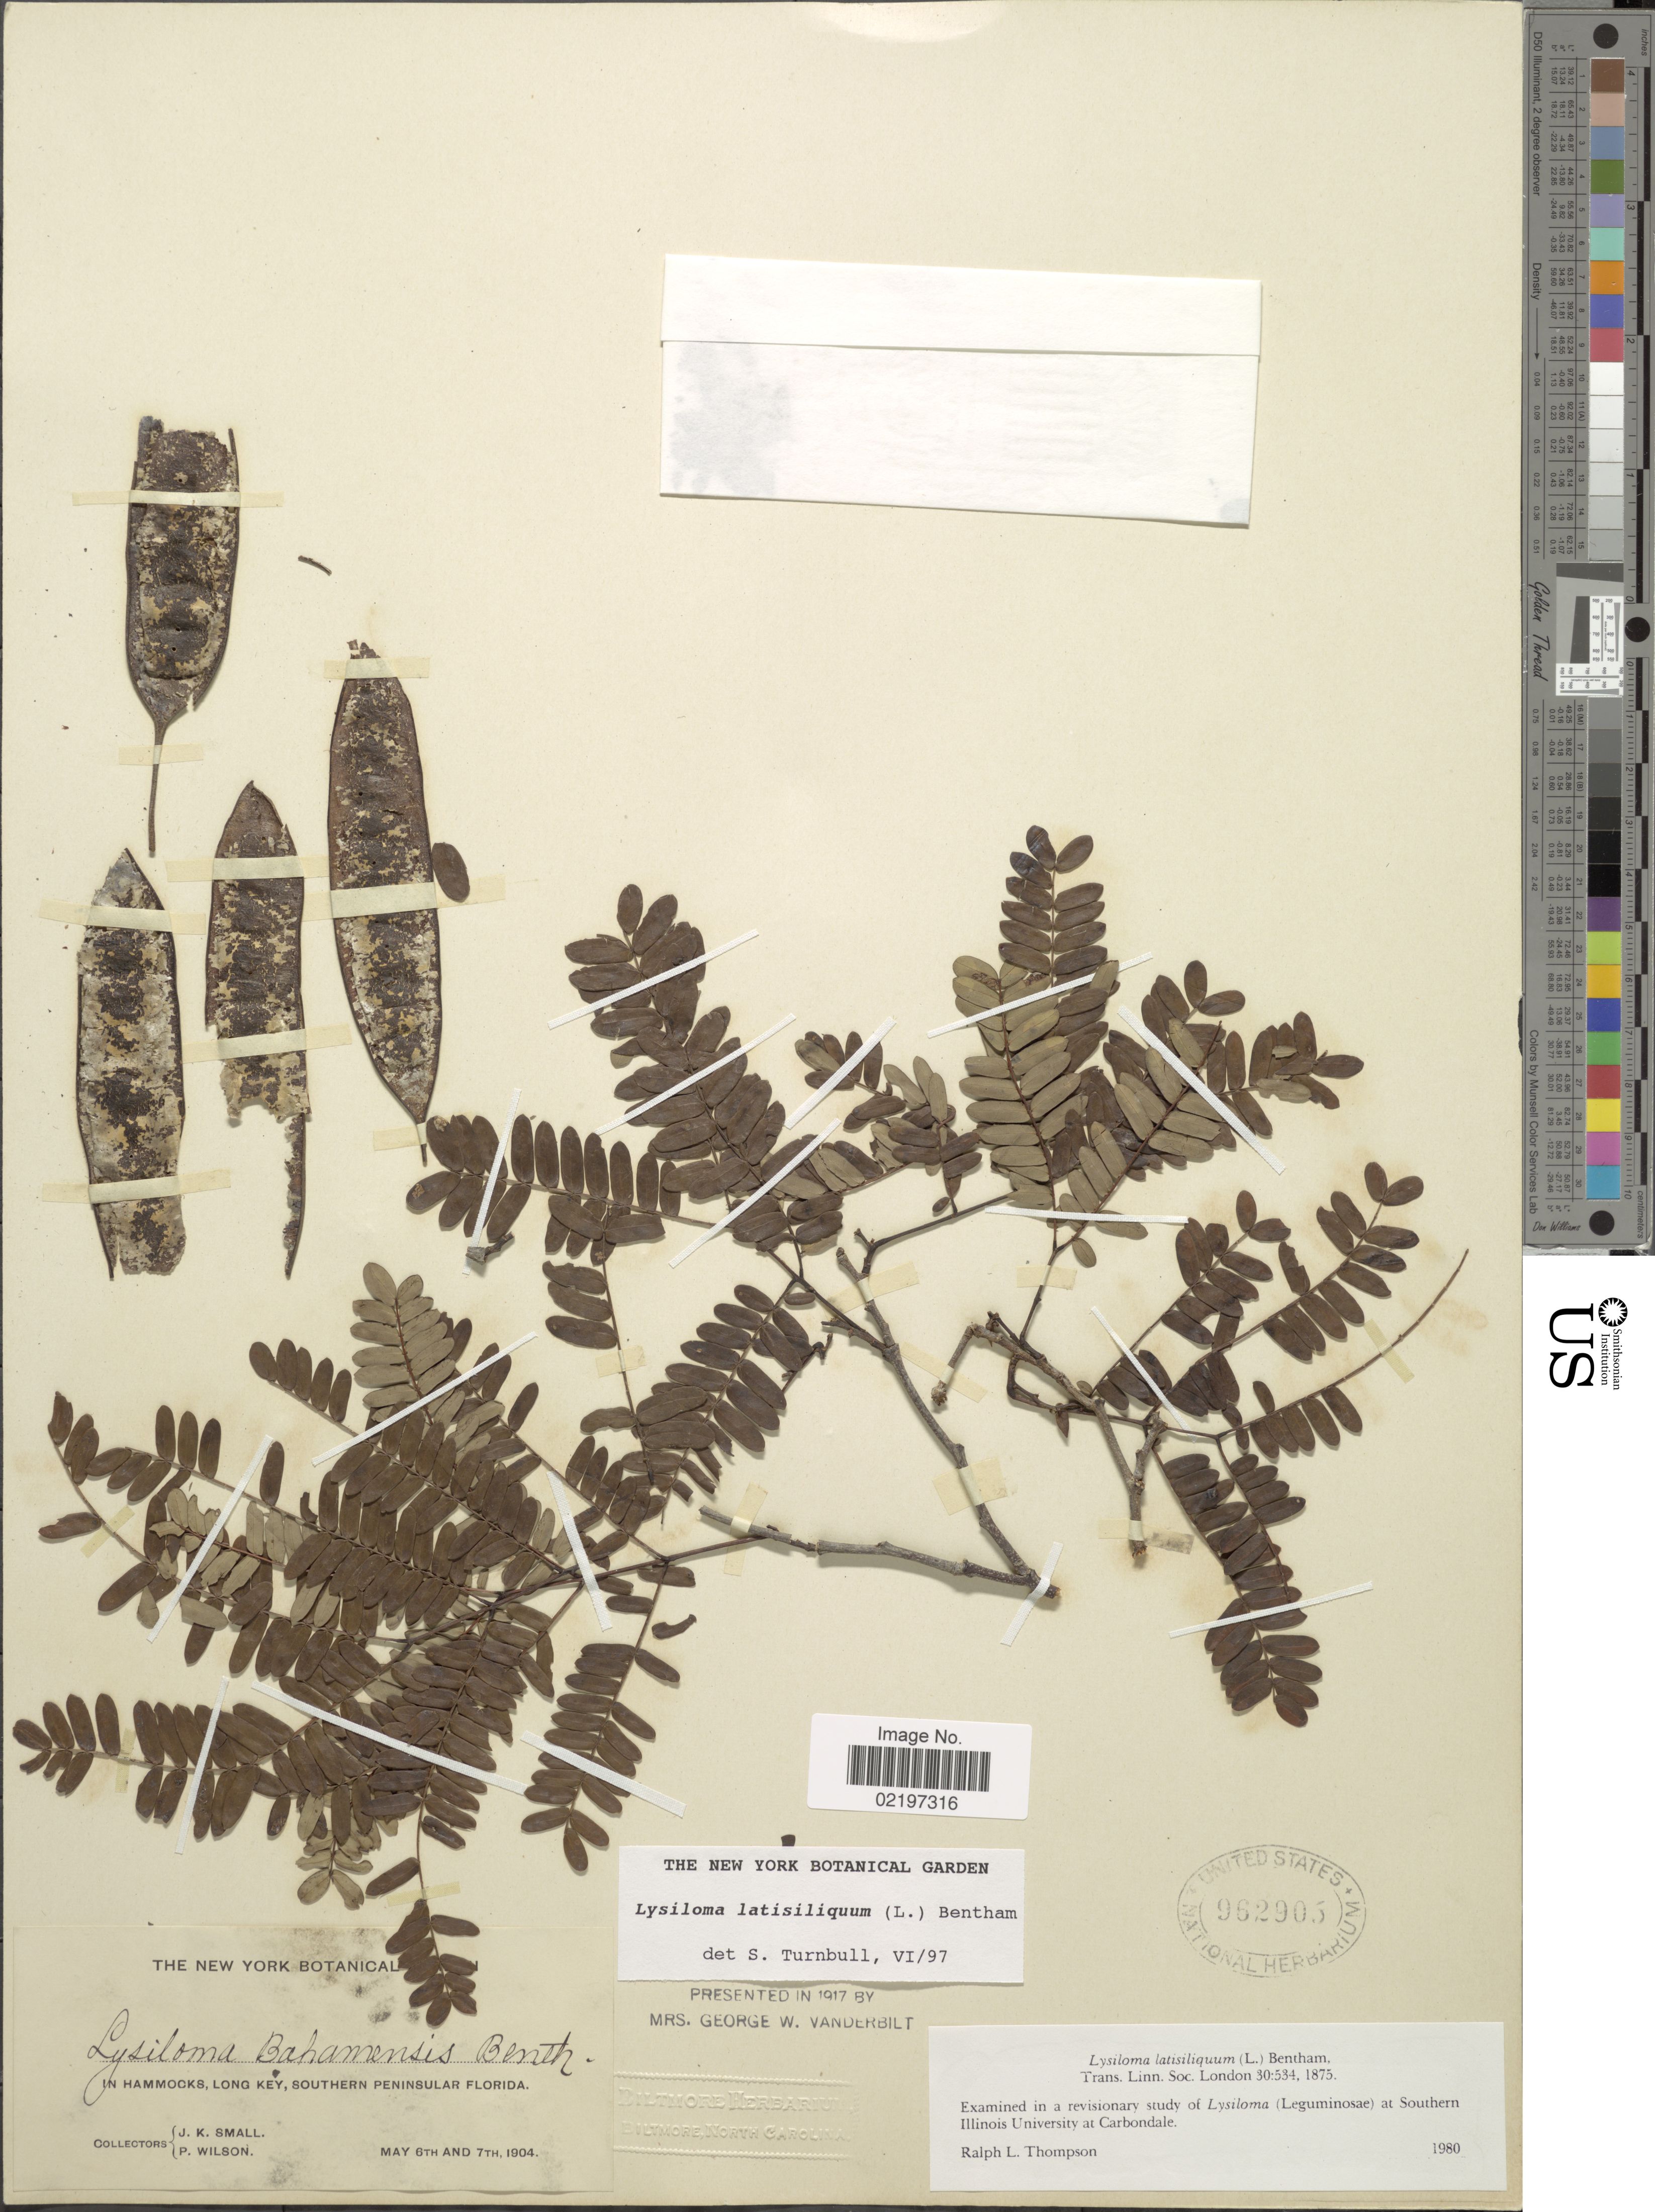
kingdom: Plantae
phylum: Tracheophyta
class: Magnoliopsida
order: Fabales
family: Fabaceae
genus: Lysiloma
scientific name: Lysiloma latisiliquum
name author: (L.) Benth.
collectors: J. K. Small & P. Wilson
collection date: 1904-05-06/1904-05-07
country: United States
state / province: Florida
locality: In Hammocks, Long Key, Southern Peninsular Florida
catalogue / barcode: US 962903